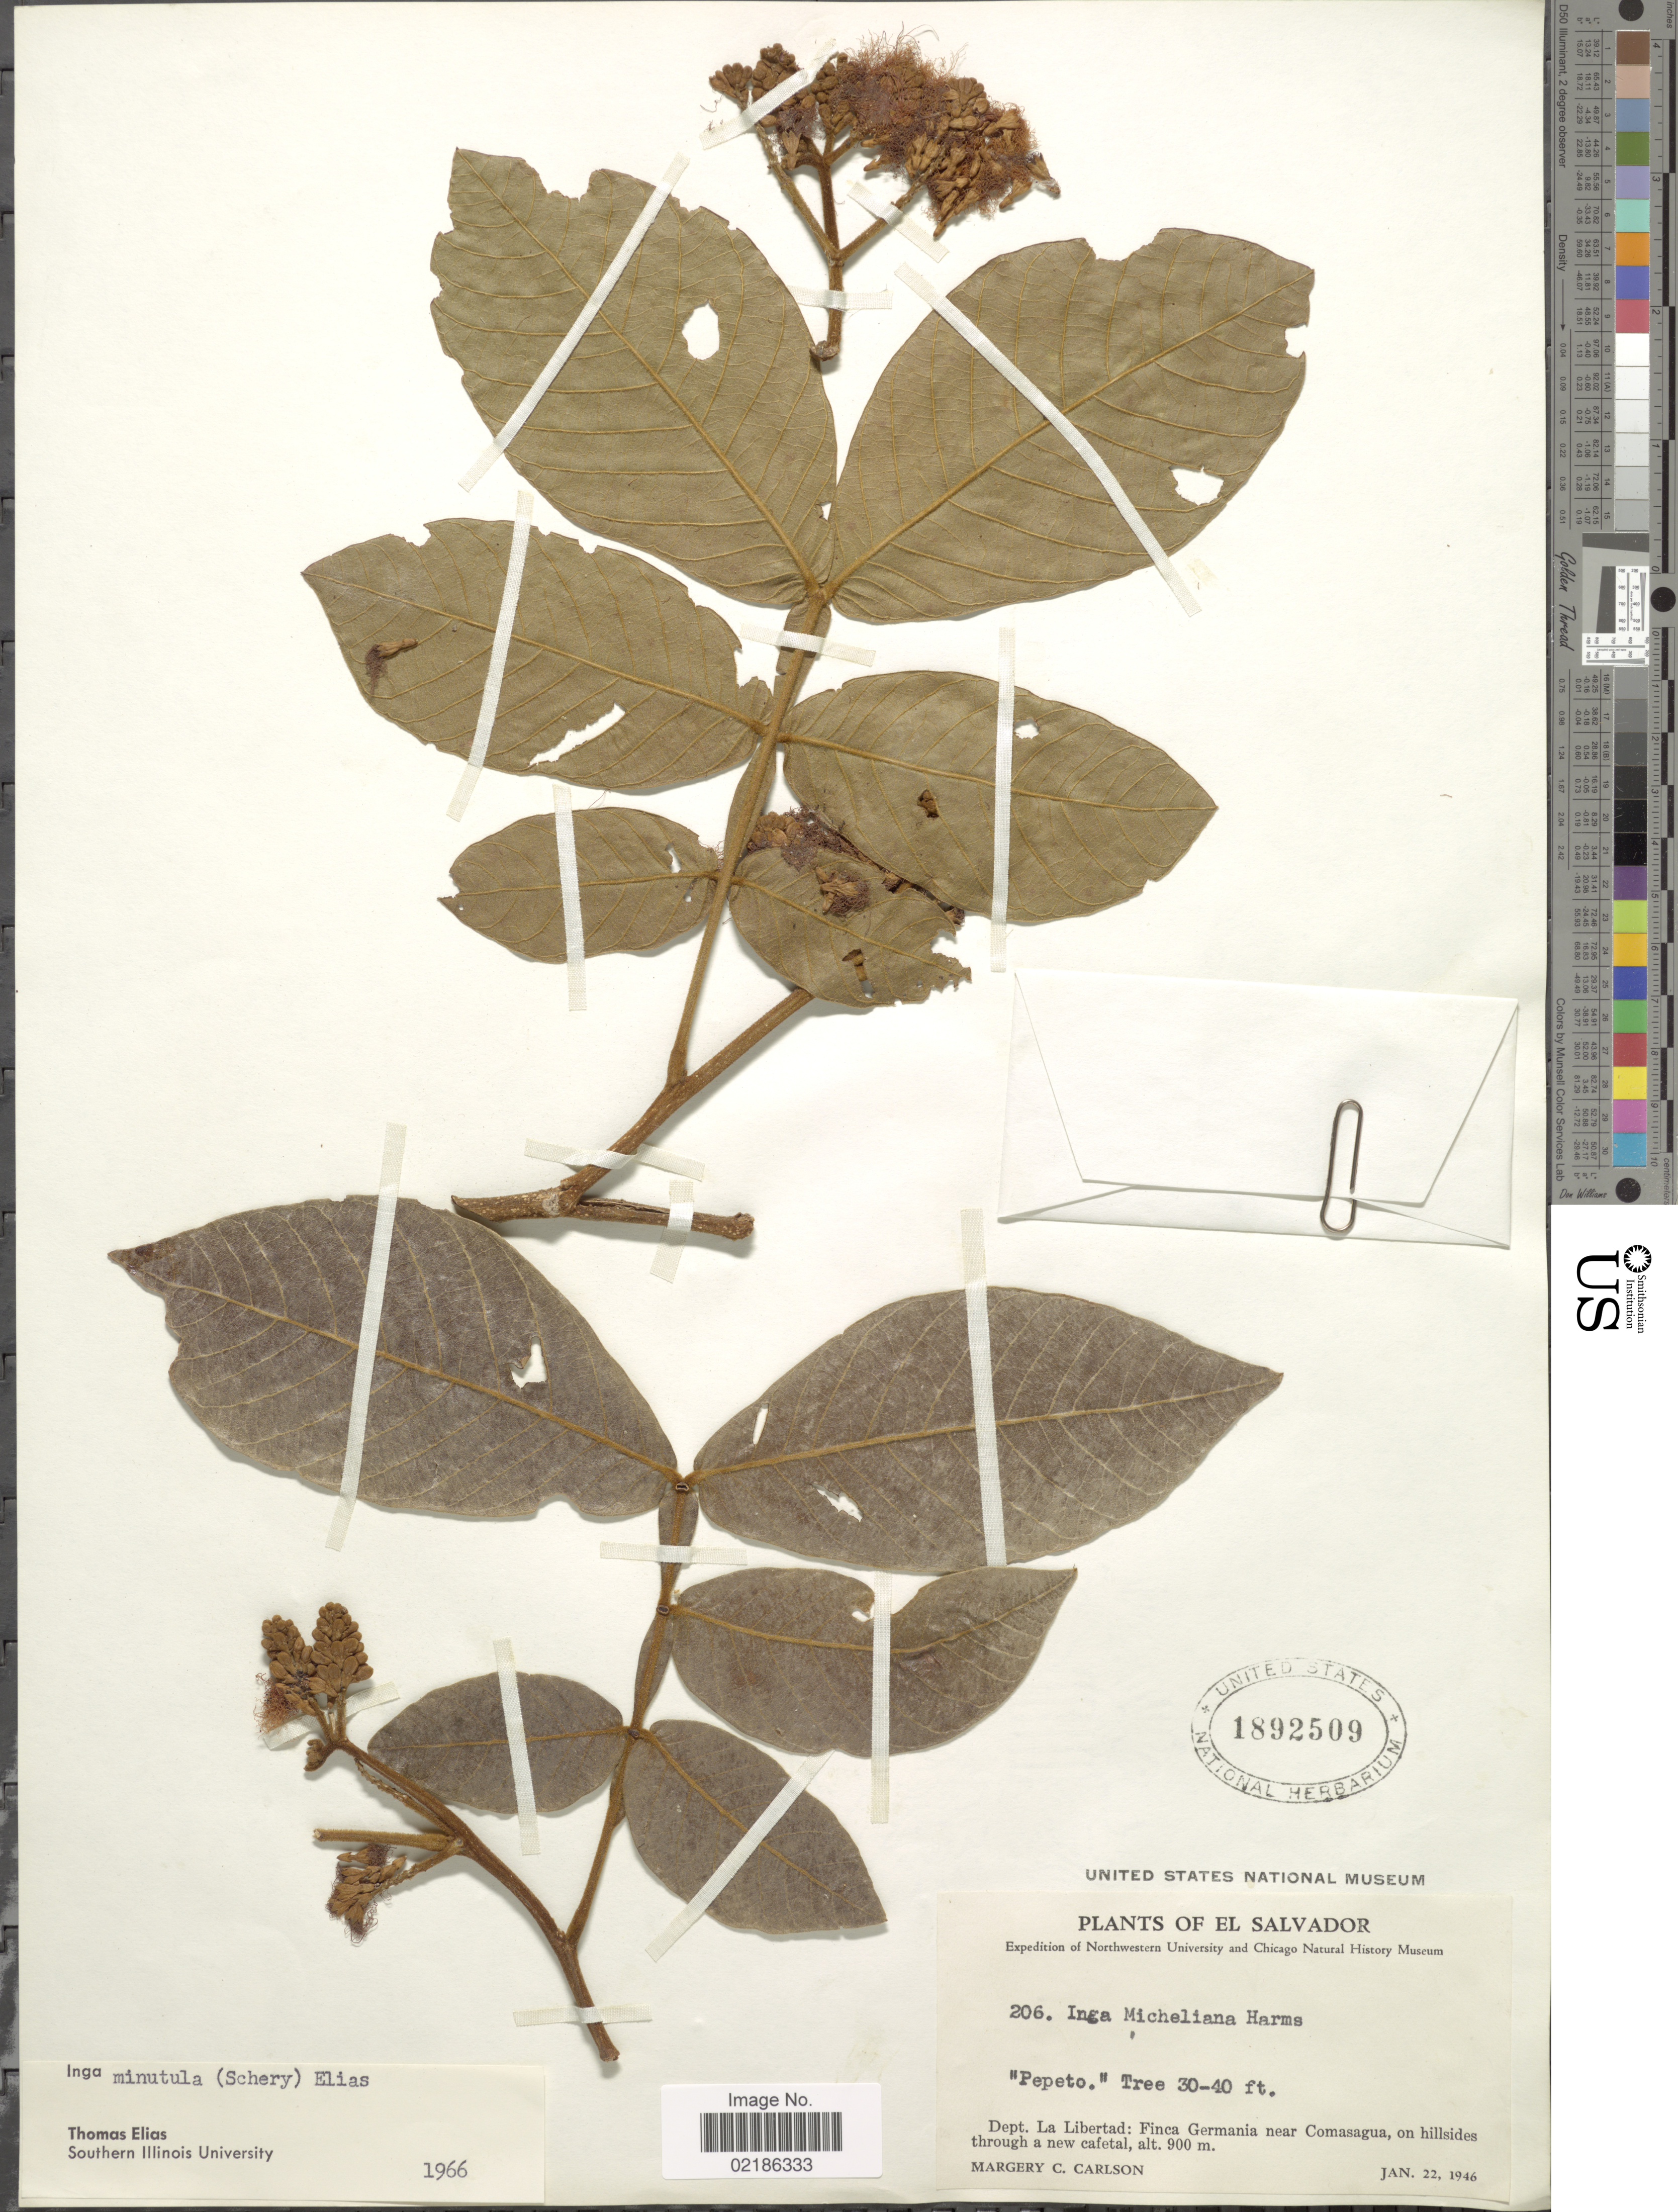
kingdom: Plantae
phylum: Tracheophyta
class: Magnoliopsida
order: Fabales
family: Fabaceae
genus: Inga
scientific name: Inga minutula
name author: (Schery) T.S. Elias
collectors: M. C. Carlson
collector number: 206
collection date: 1946-01-22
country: El Salvador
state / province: La Libertad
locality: Finca Germania near Comasagua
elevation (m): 900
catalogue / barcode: US 1892509